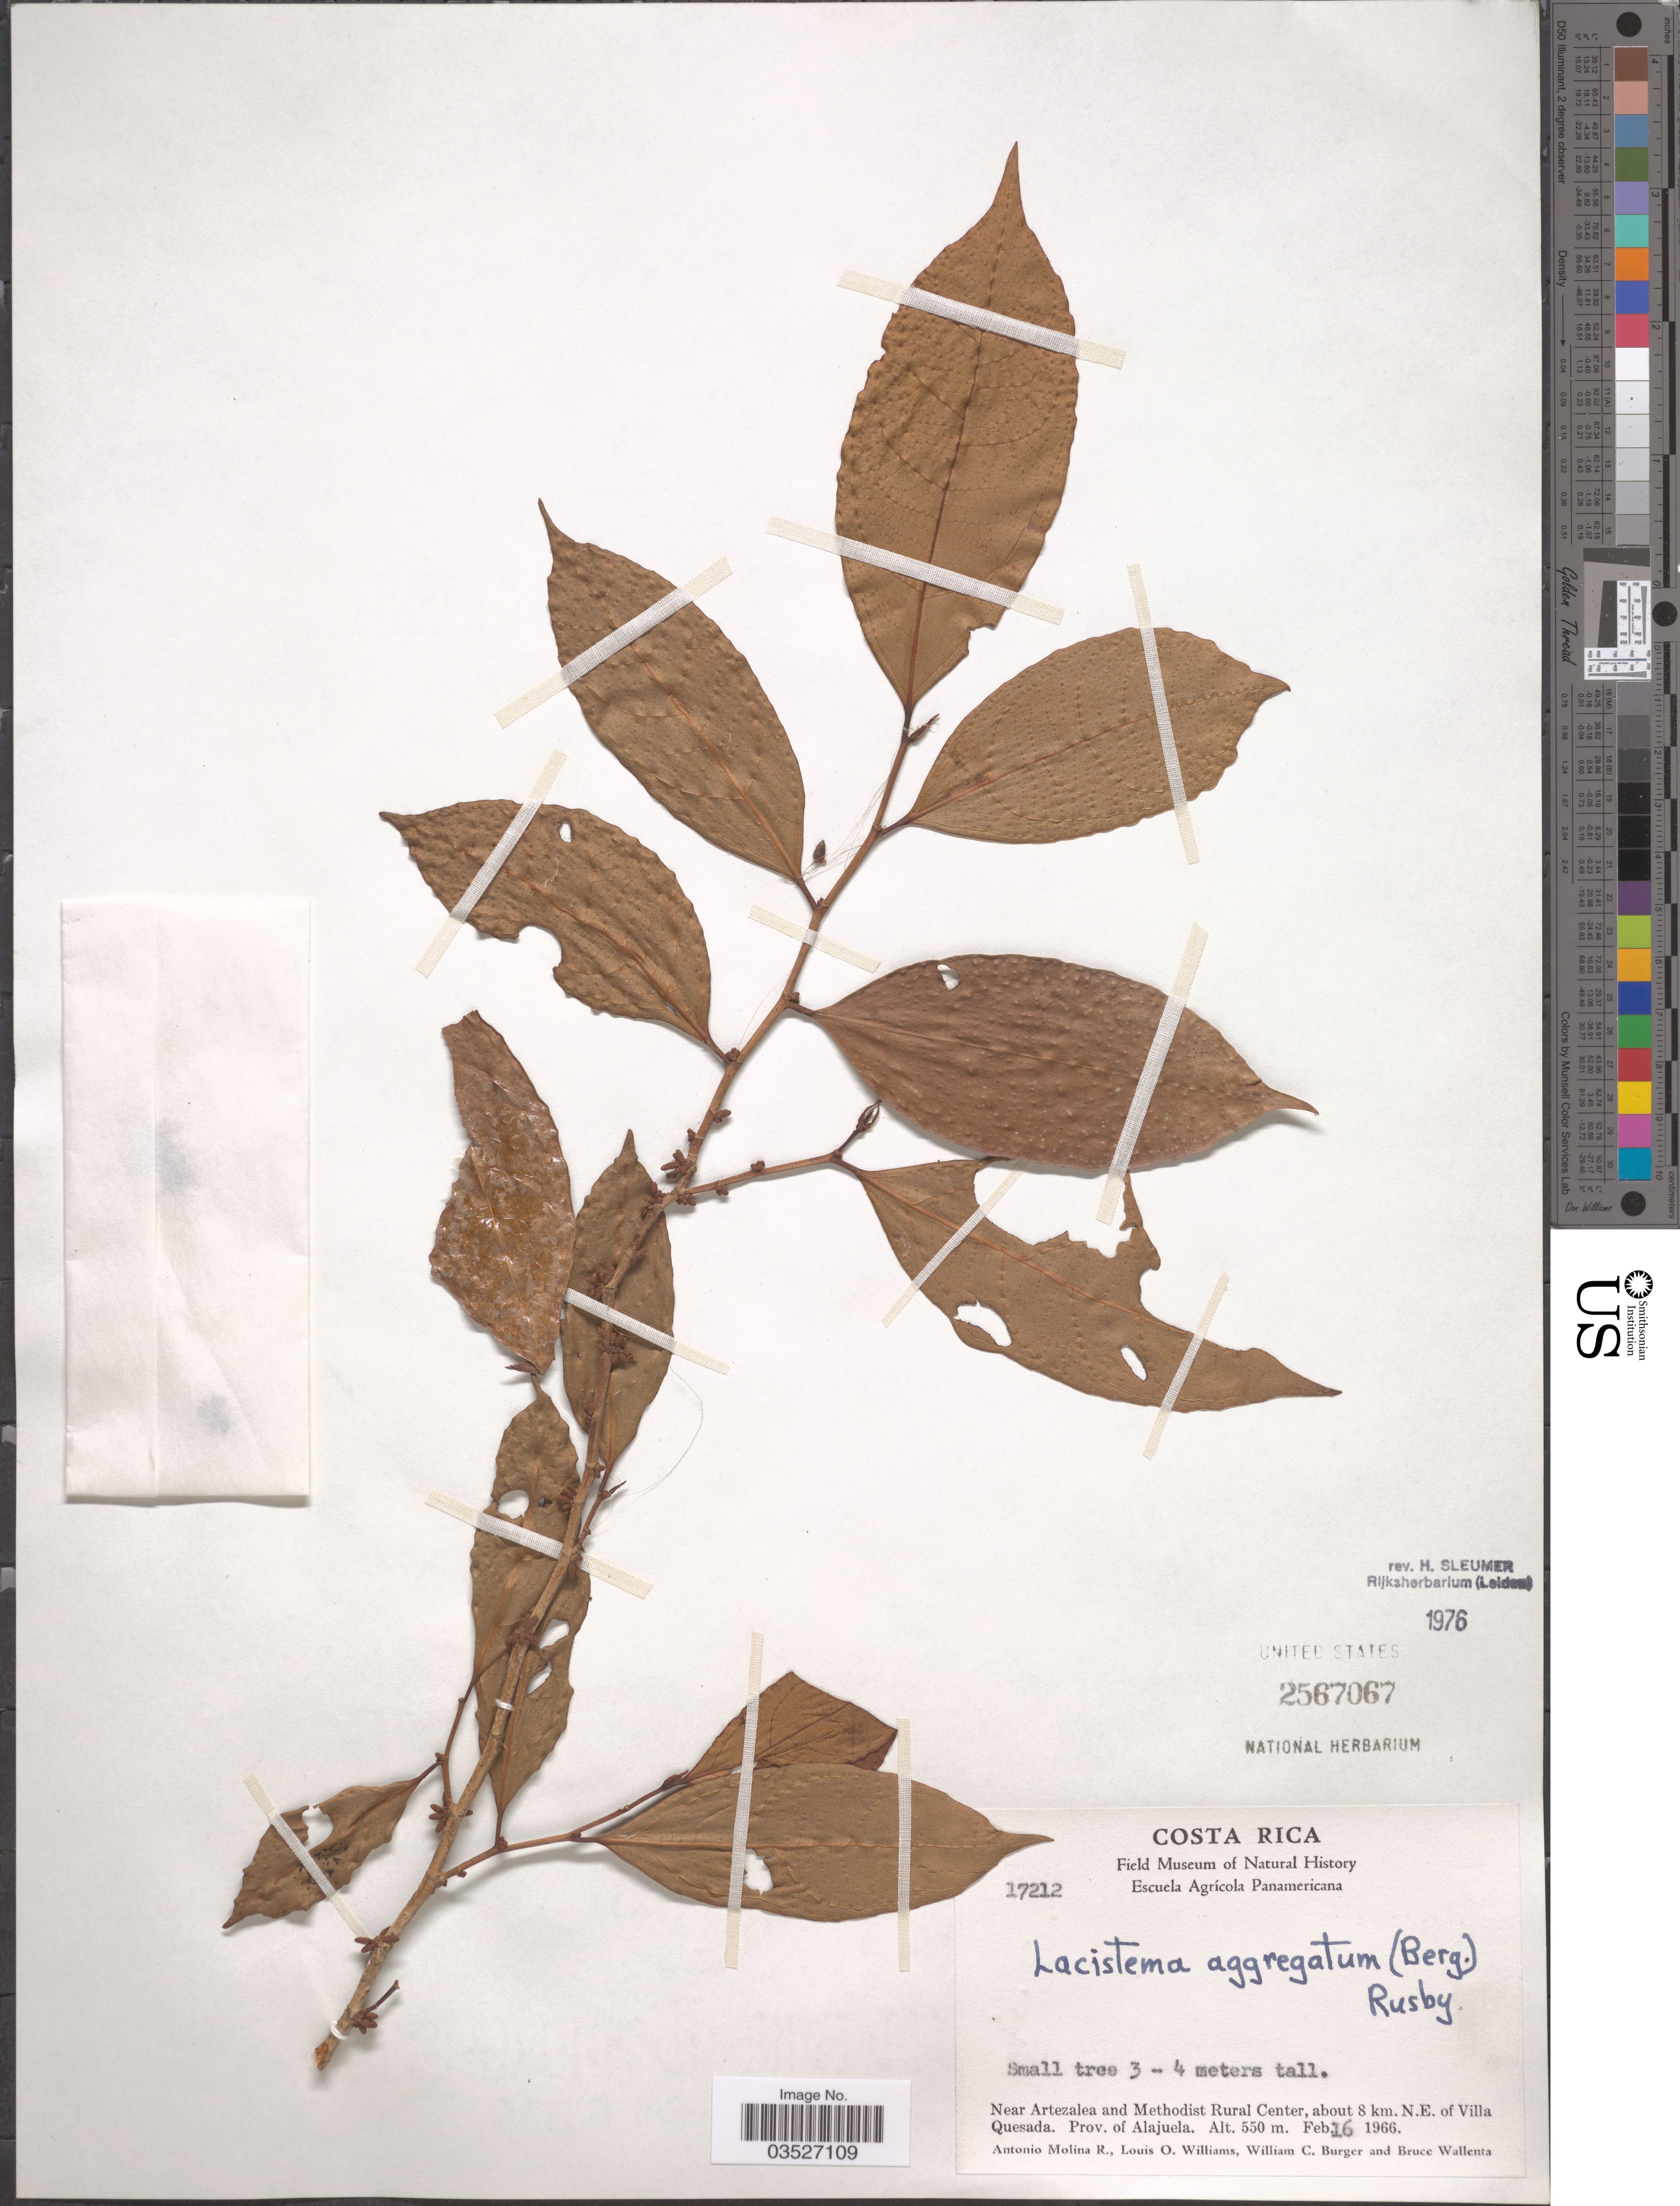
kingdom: Plantae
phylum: Tracheophyta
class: Magnoliopsida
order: Malpighiales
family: Lacistemataceae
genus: Lacistema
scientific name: Lacistema aggregatum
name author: (P.J. Bergius) Rusby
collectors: A. Molina R., L. O. Williams, W. Burger & B. Wallenta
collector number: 17212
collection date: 1966-02-16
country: Costa Rica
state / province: Alajuela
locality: Near Artezalea and Methodist Rural Center, about 8 km. N.E. of Villa Quesada.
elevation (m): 550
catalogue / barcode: US 2567067